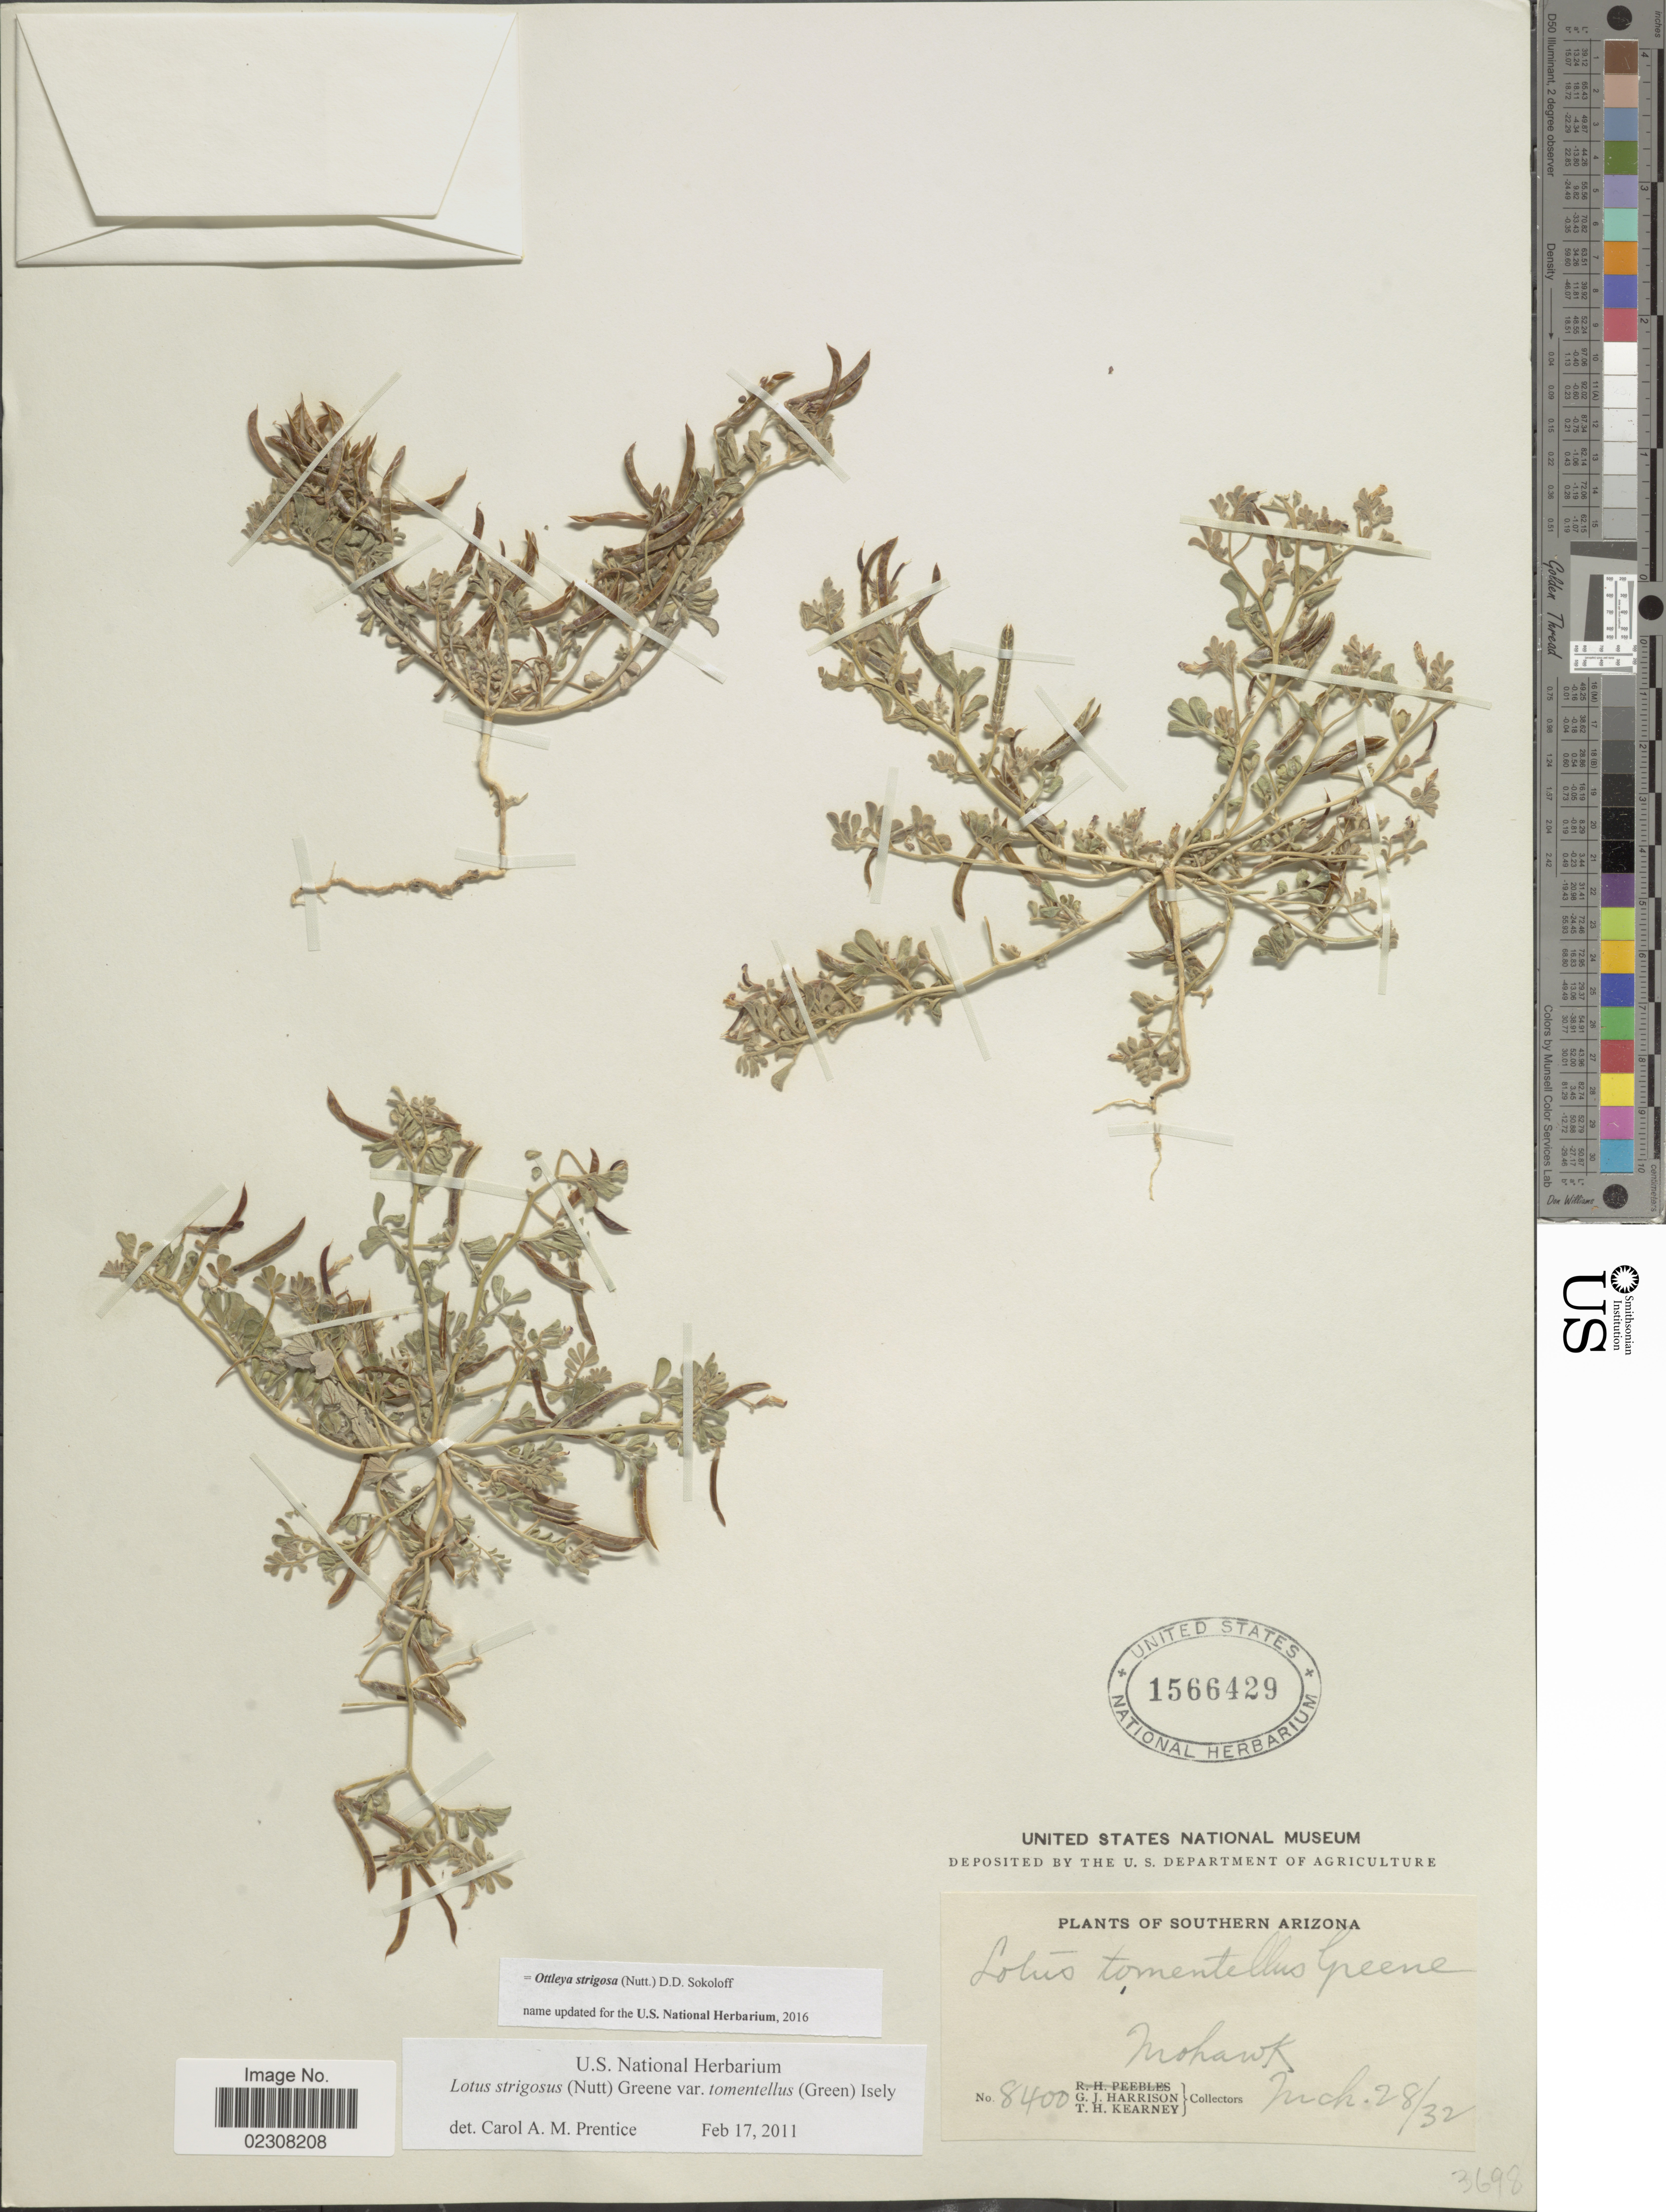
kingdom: Plantae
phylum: Tracheophyta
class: Magnoliopsida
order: Fabales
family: Fabaceae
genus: Ottleya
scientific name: Ottleya strigosa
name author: (Nutt.) D.D. Sokoloff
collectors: G. J. Harrison & T. H. Kearney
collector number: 8400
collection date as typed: Transcribed d/m/y: 28/3/32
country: United States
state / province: Arizona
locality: Southern Arizona, Mohawk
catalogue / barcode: US 1566429